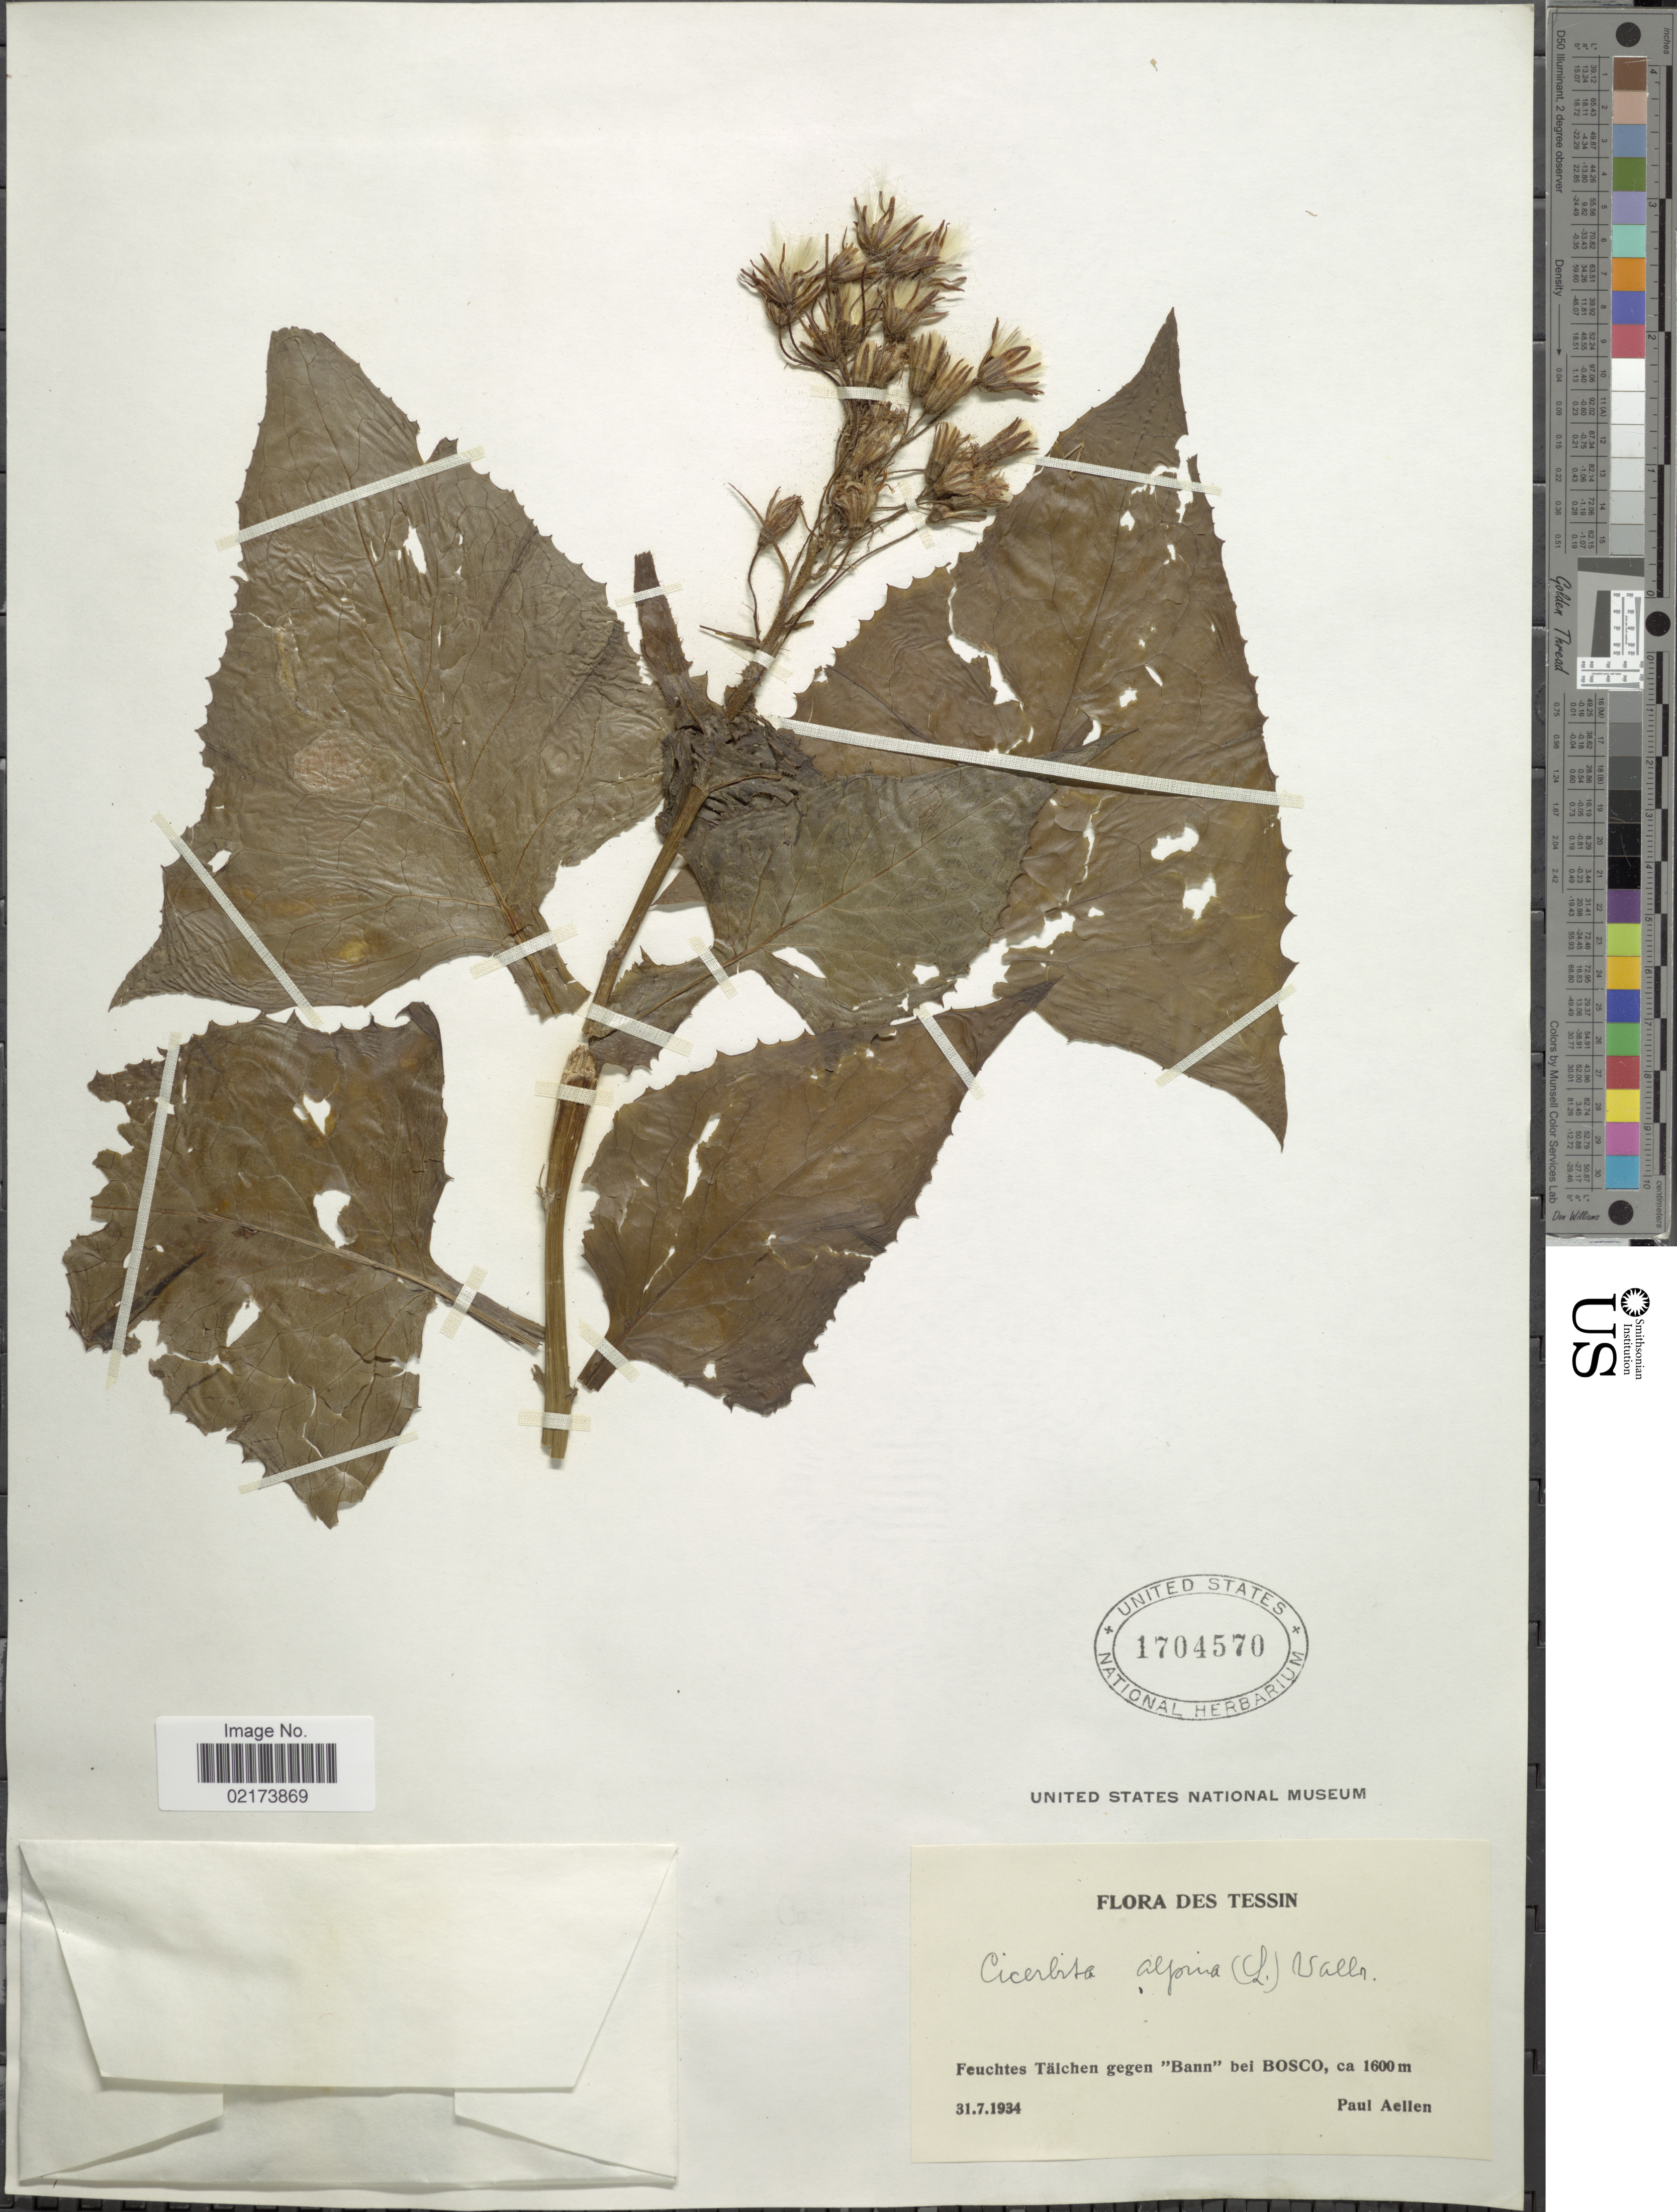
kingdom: Plantae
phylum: Tracheophyta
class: Magnoliopsida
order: Asterales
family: Asteraceae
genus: Lactuca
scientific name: Lactuca alpina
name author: (L.) A. Gray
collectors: P. Aellen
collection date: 1934-07-31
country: Switzerland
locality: Tessin, Feuchtes Talchen gegen Bann bei Bosco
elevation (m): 1600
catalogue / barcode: US 1704570